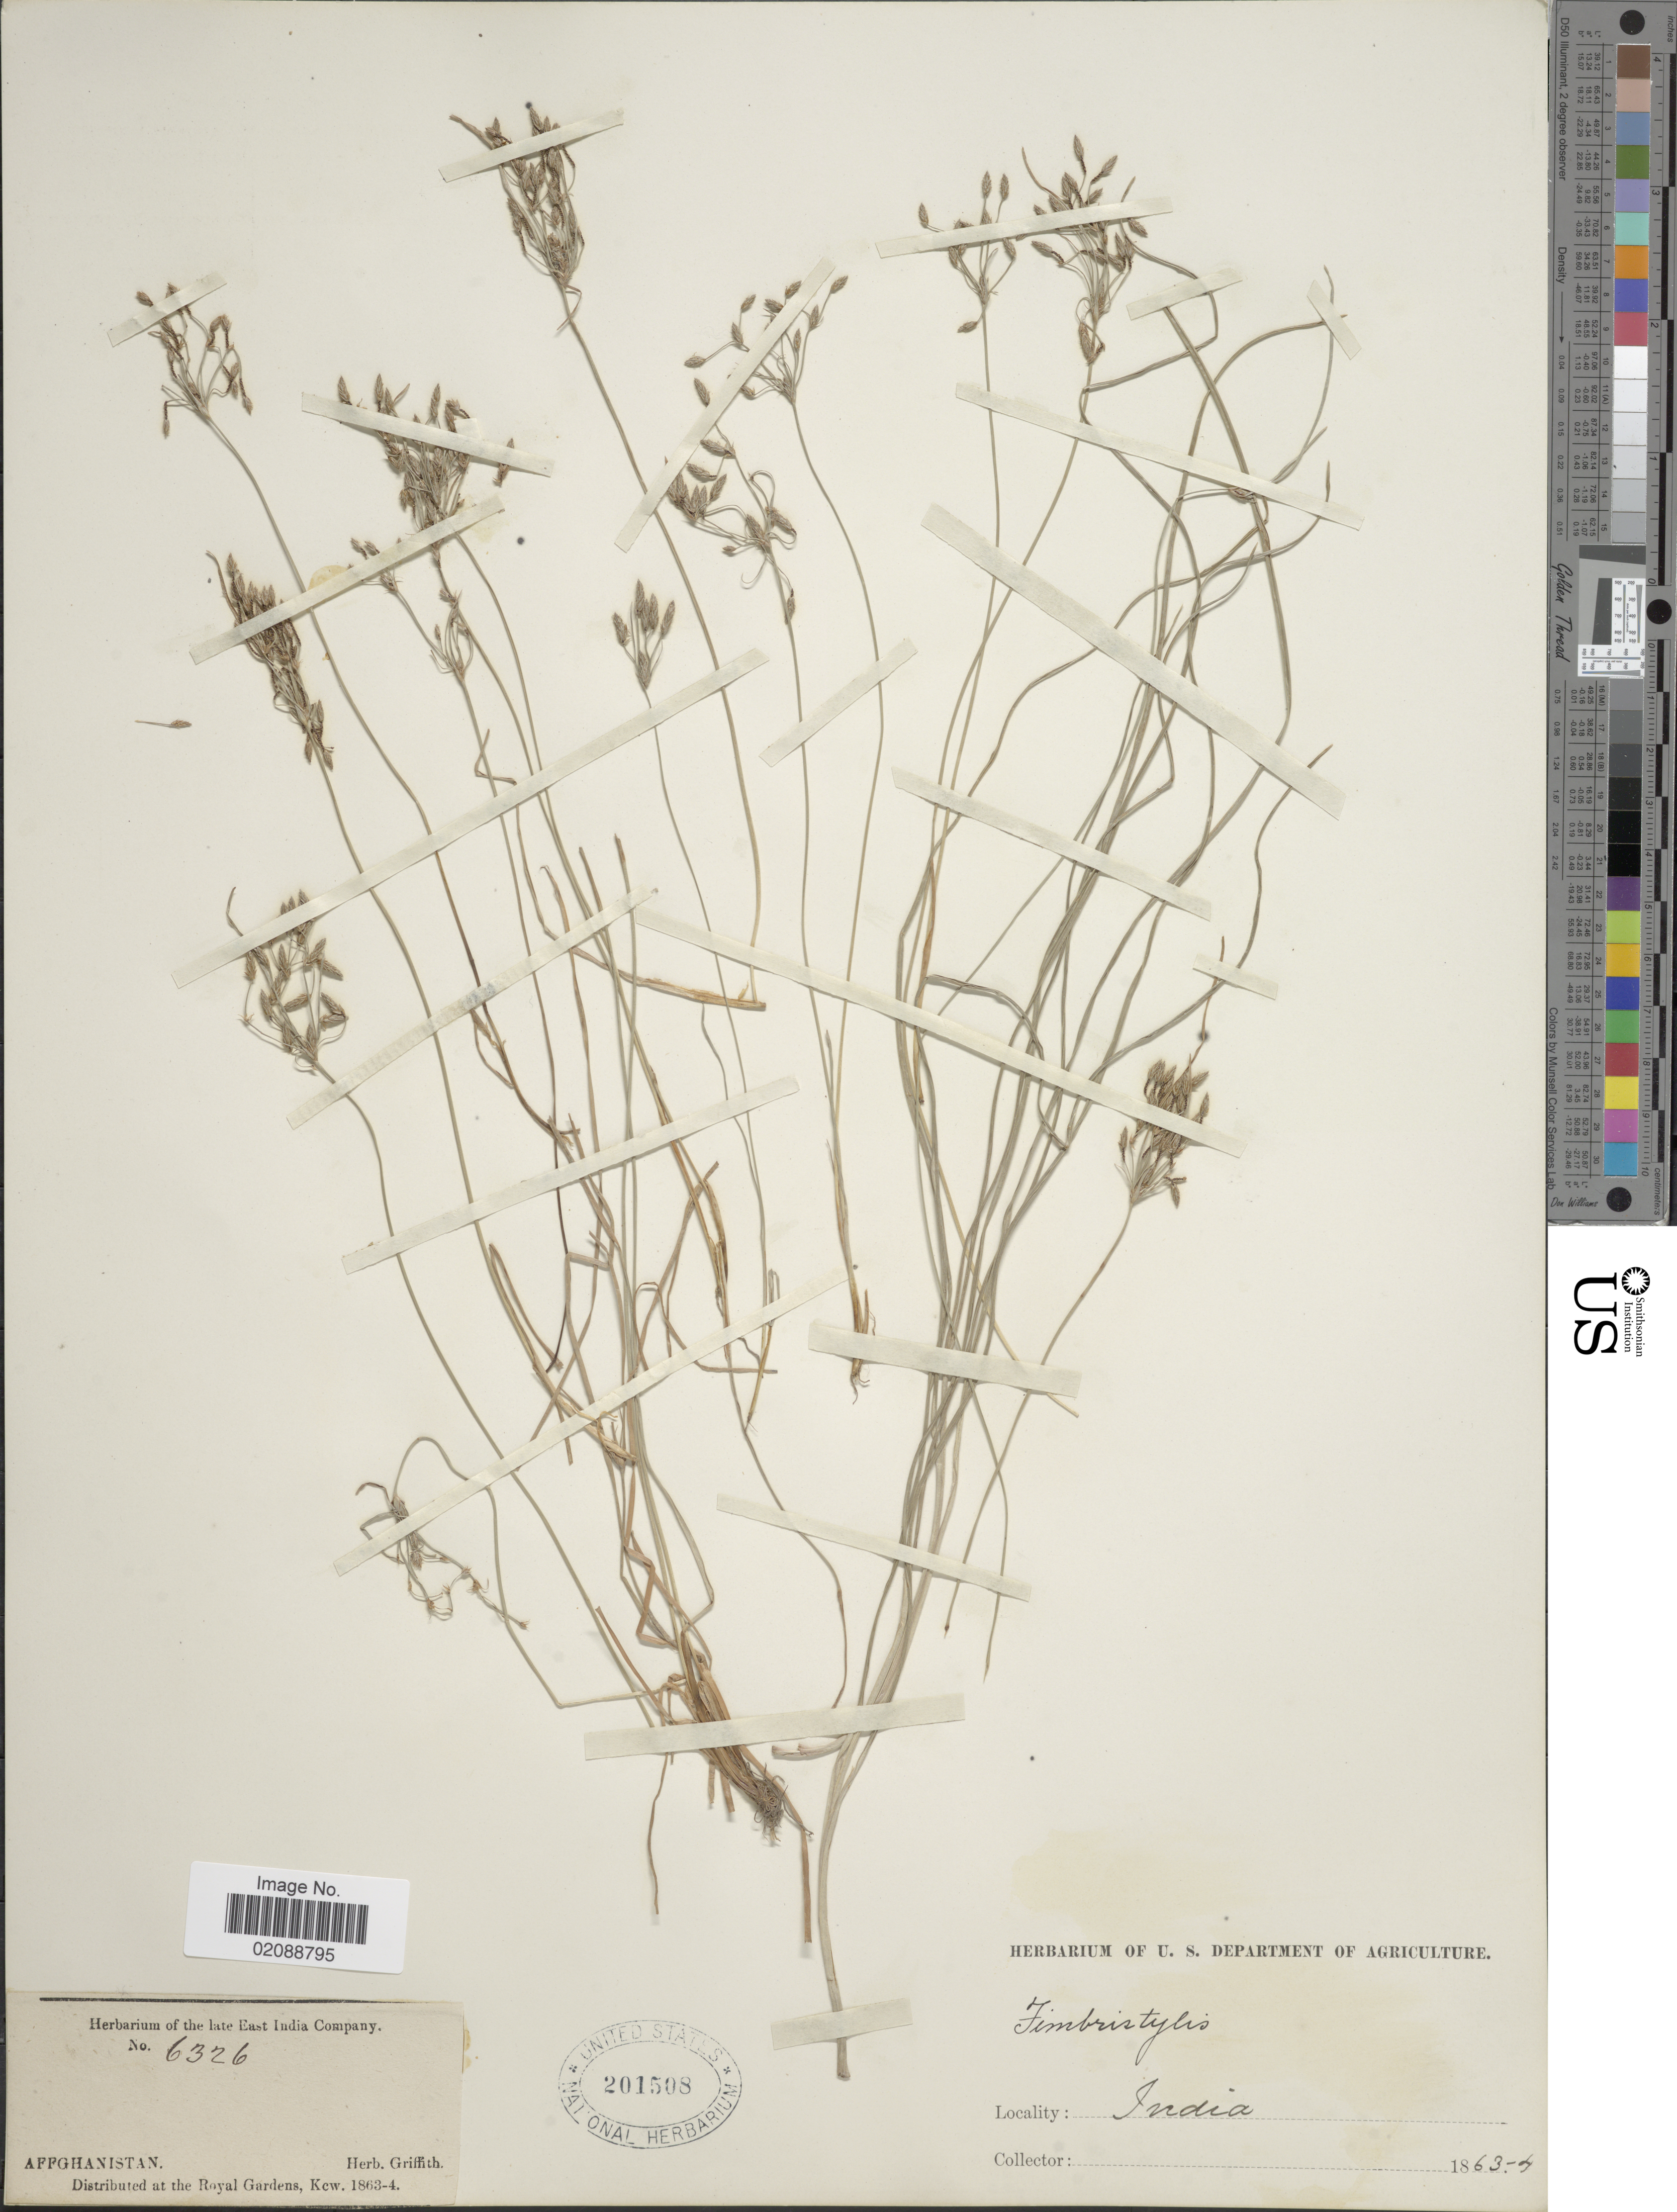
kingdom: Plantae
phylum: Tracheophyta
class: Liliopsida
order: Poales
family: Cyperaceae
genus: Fimbristylis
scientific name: Fimbristylis autumnalis (L.) Roem. & Schult.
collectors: ex herb. Griffith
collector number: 6326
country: Afghanistan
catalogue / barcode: US 201508